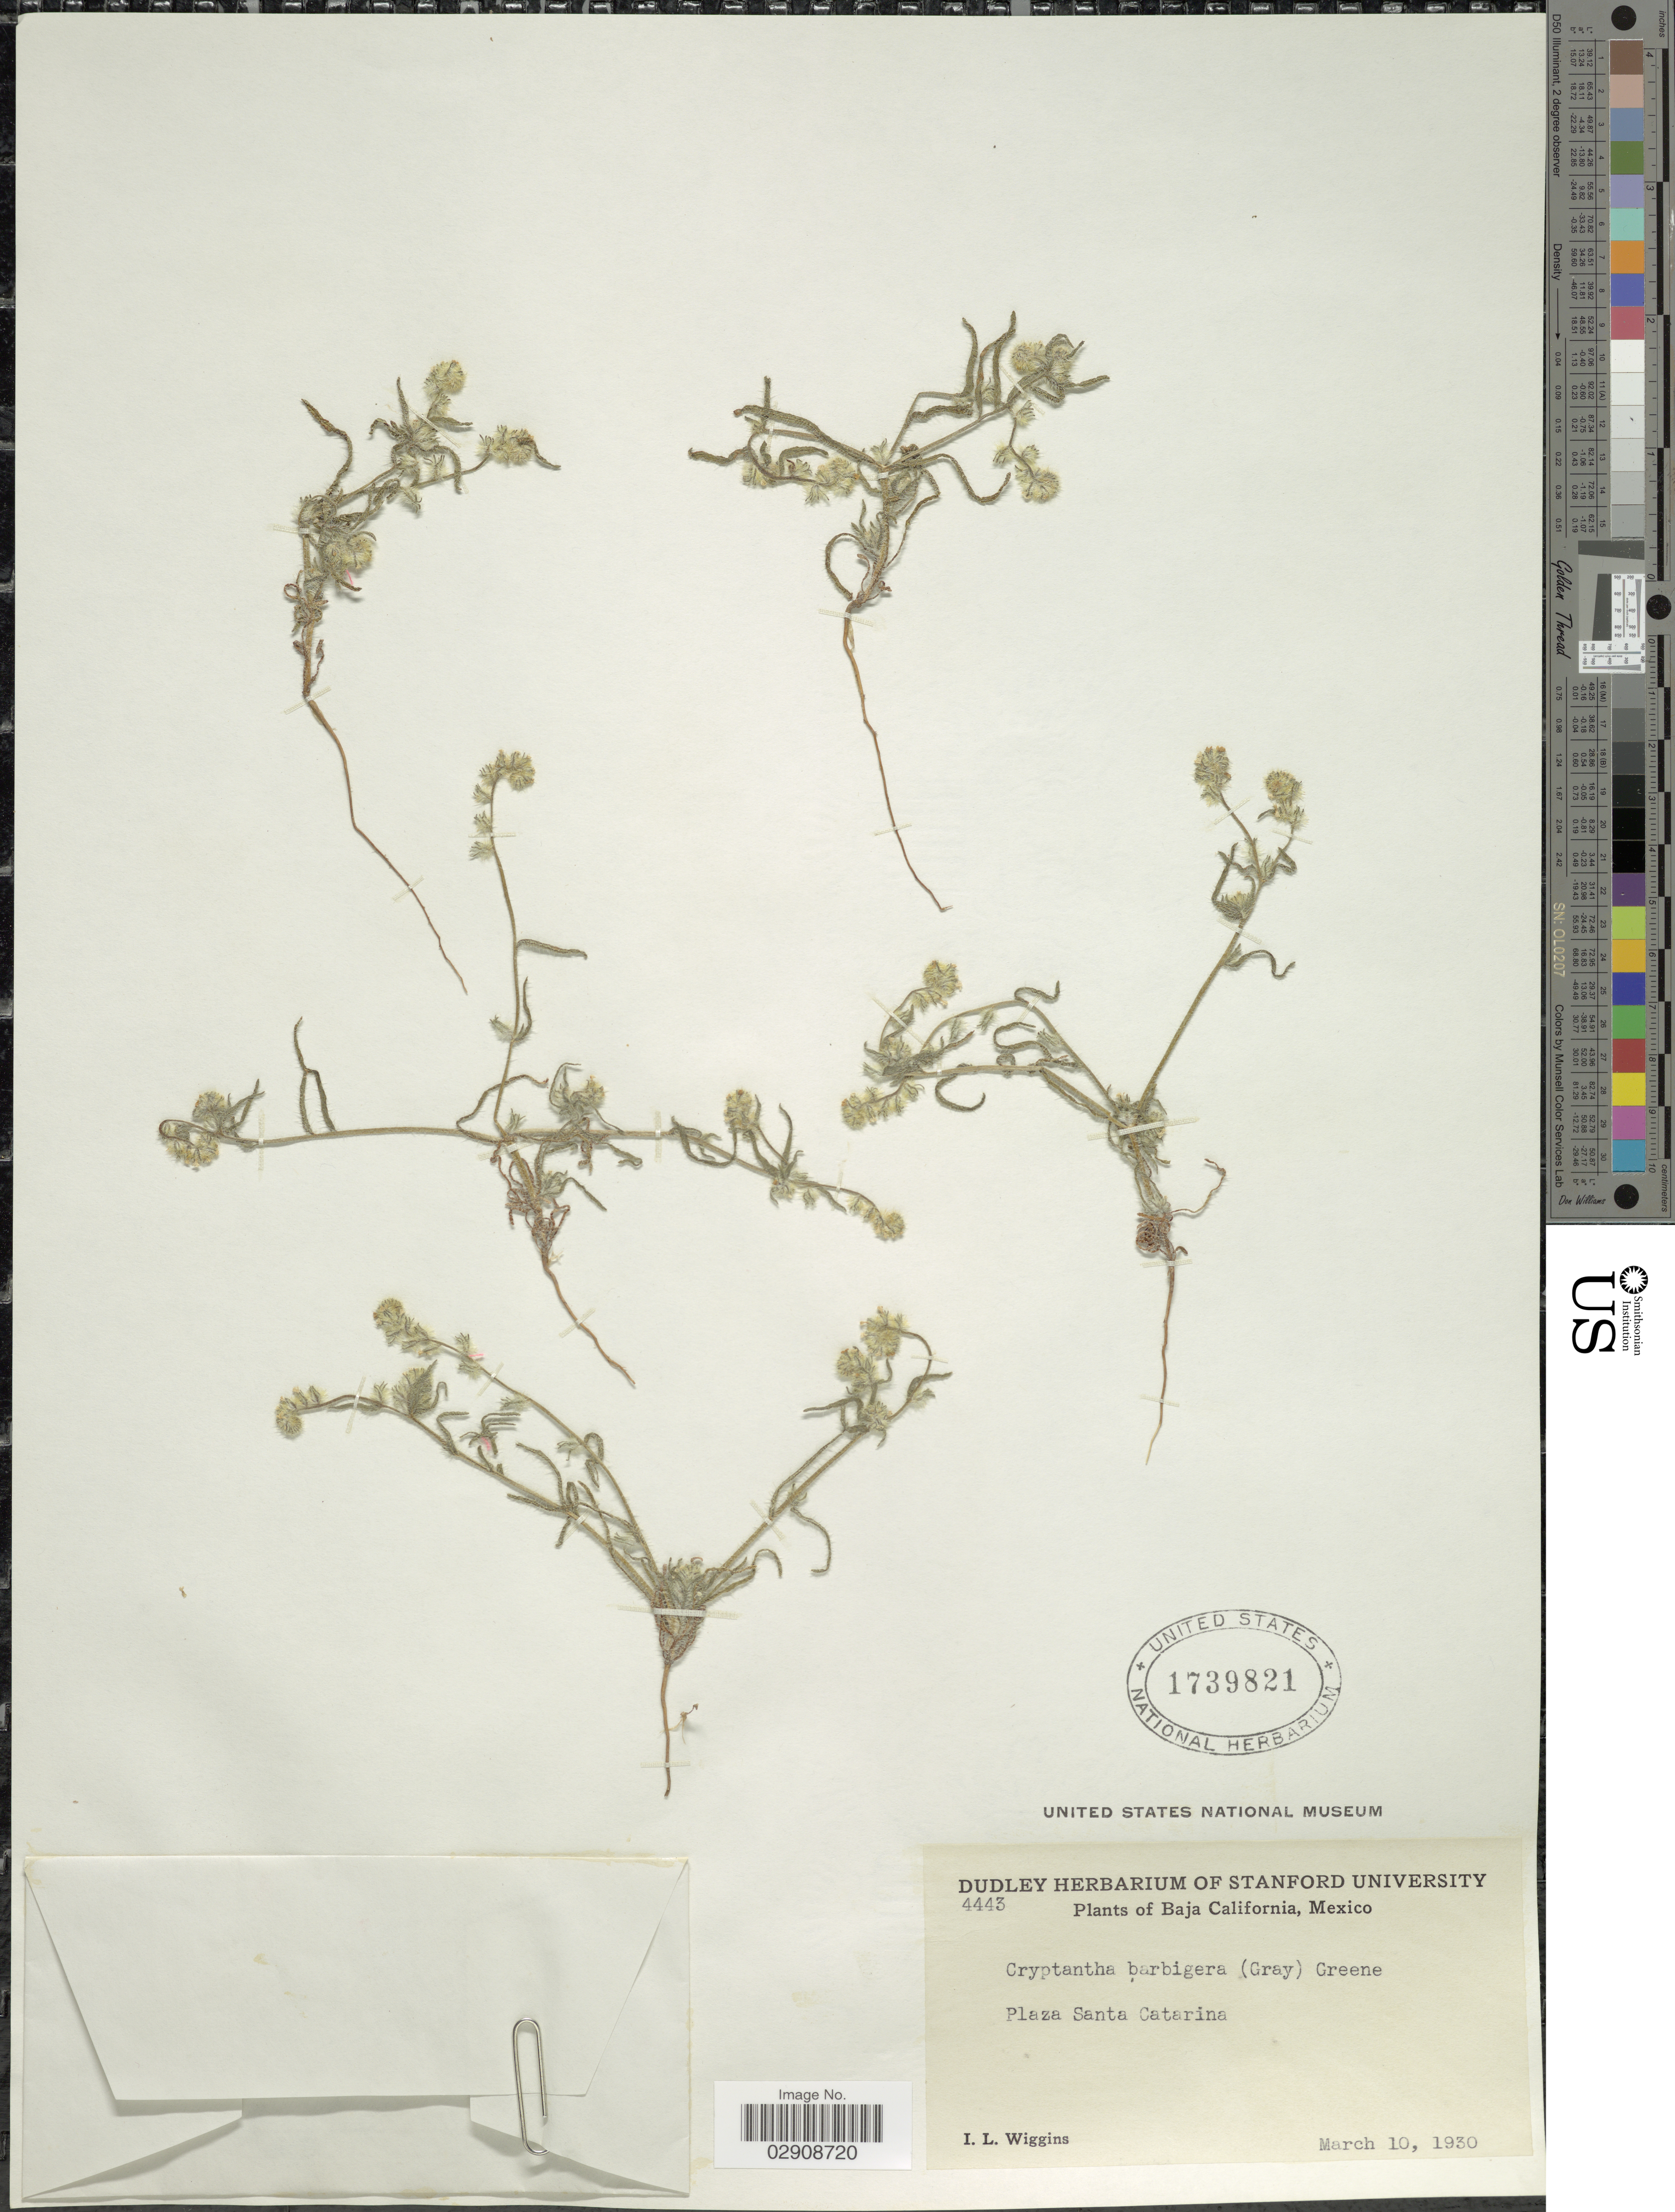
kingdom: Plantae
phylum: Tracheophyta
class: Magnoliopsida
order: Boraginales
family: Boraginaceae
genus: Cryptantha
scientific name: Cryptantha barbigera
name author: (A. Gray) Greene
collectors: I. L. Wiggins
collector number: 4443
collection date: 1930-03-10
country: Mexico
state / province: Baja California Norte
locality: Plaza Santa Catarina.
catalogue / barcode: US 1739821